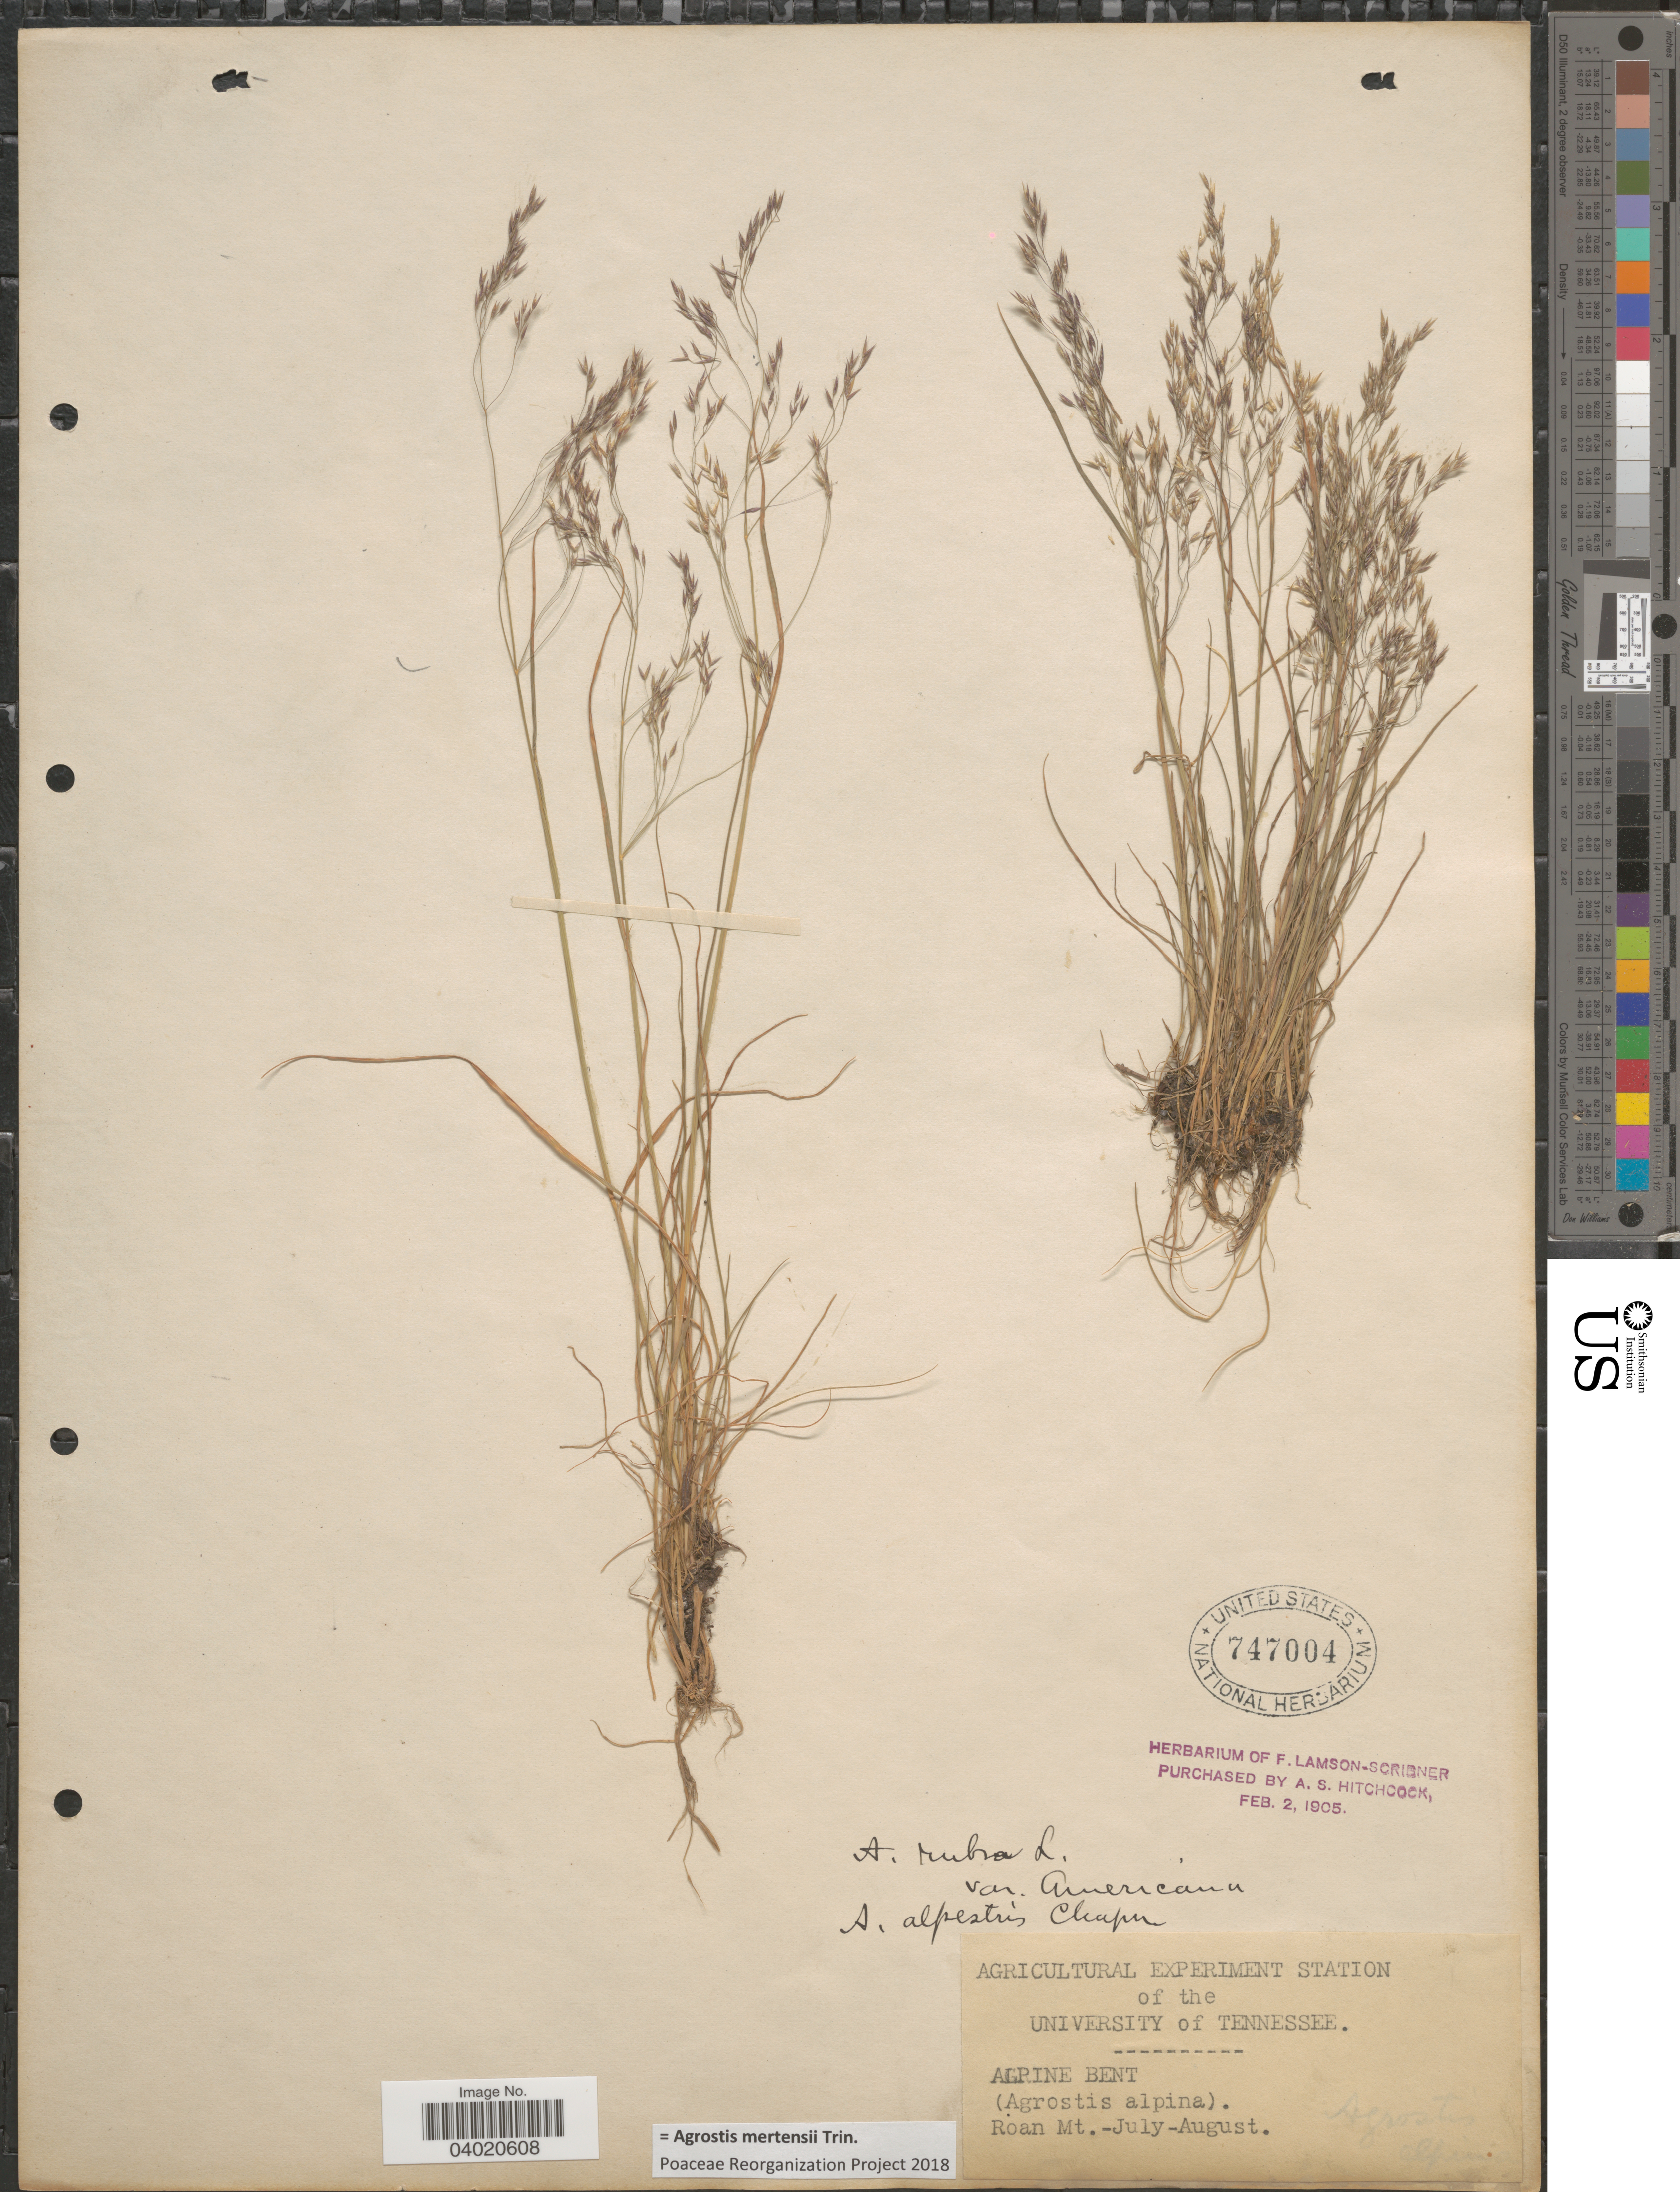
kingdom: Plantae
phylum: Tracheophyta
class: Liliopsida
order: Poales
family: Poaceae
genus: Agrostis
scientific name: Agrostis mertensii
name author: Trin.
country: United States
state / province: Tennessee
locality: Roan Mt.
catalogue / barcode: US 747004